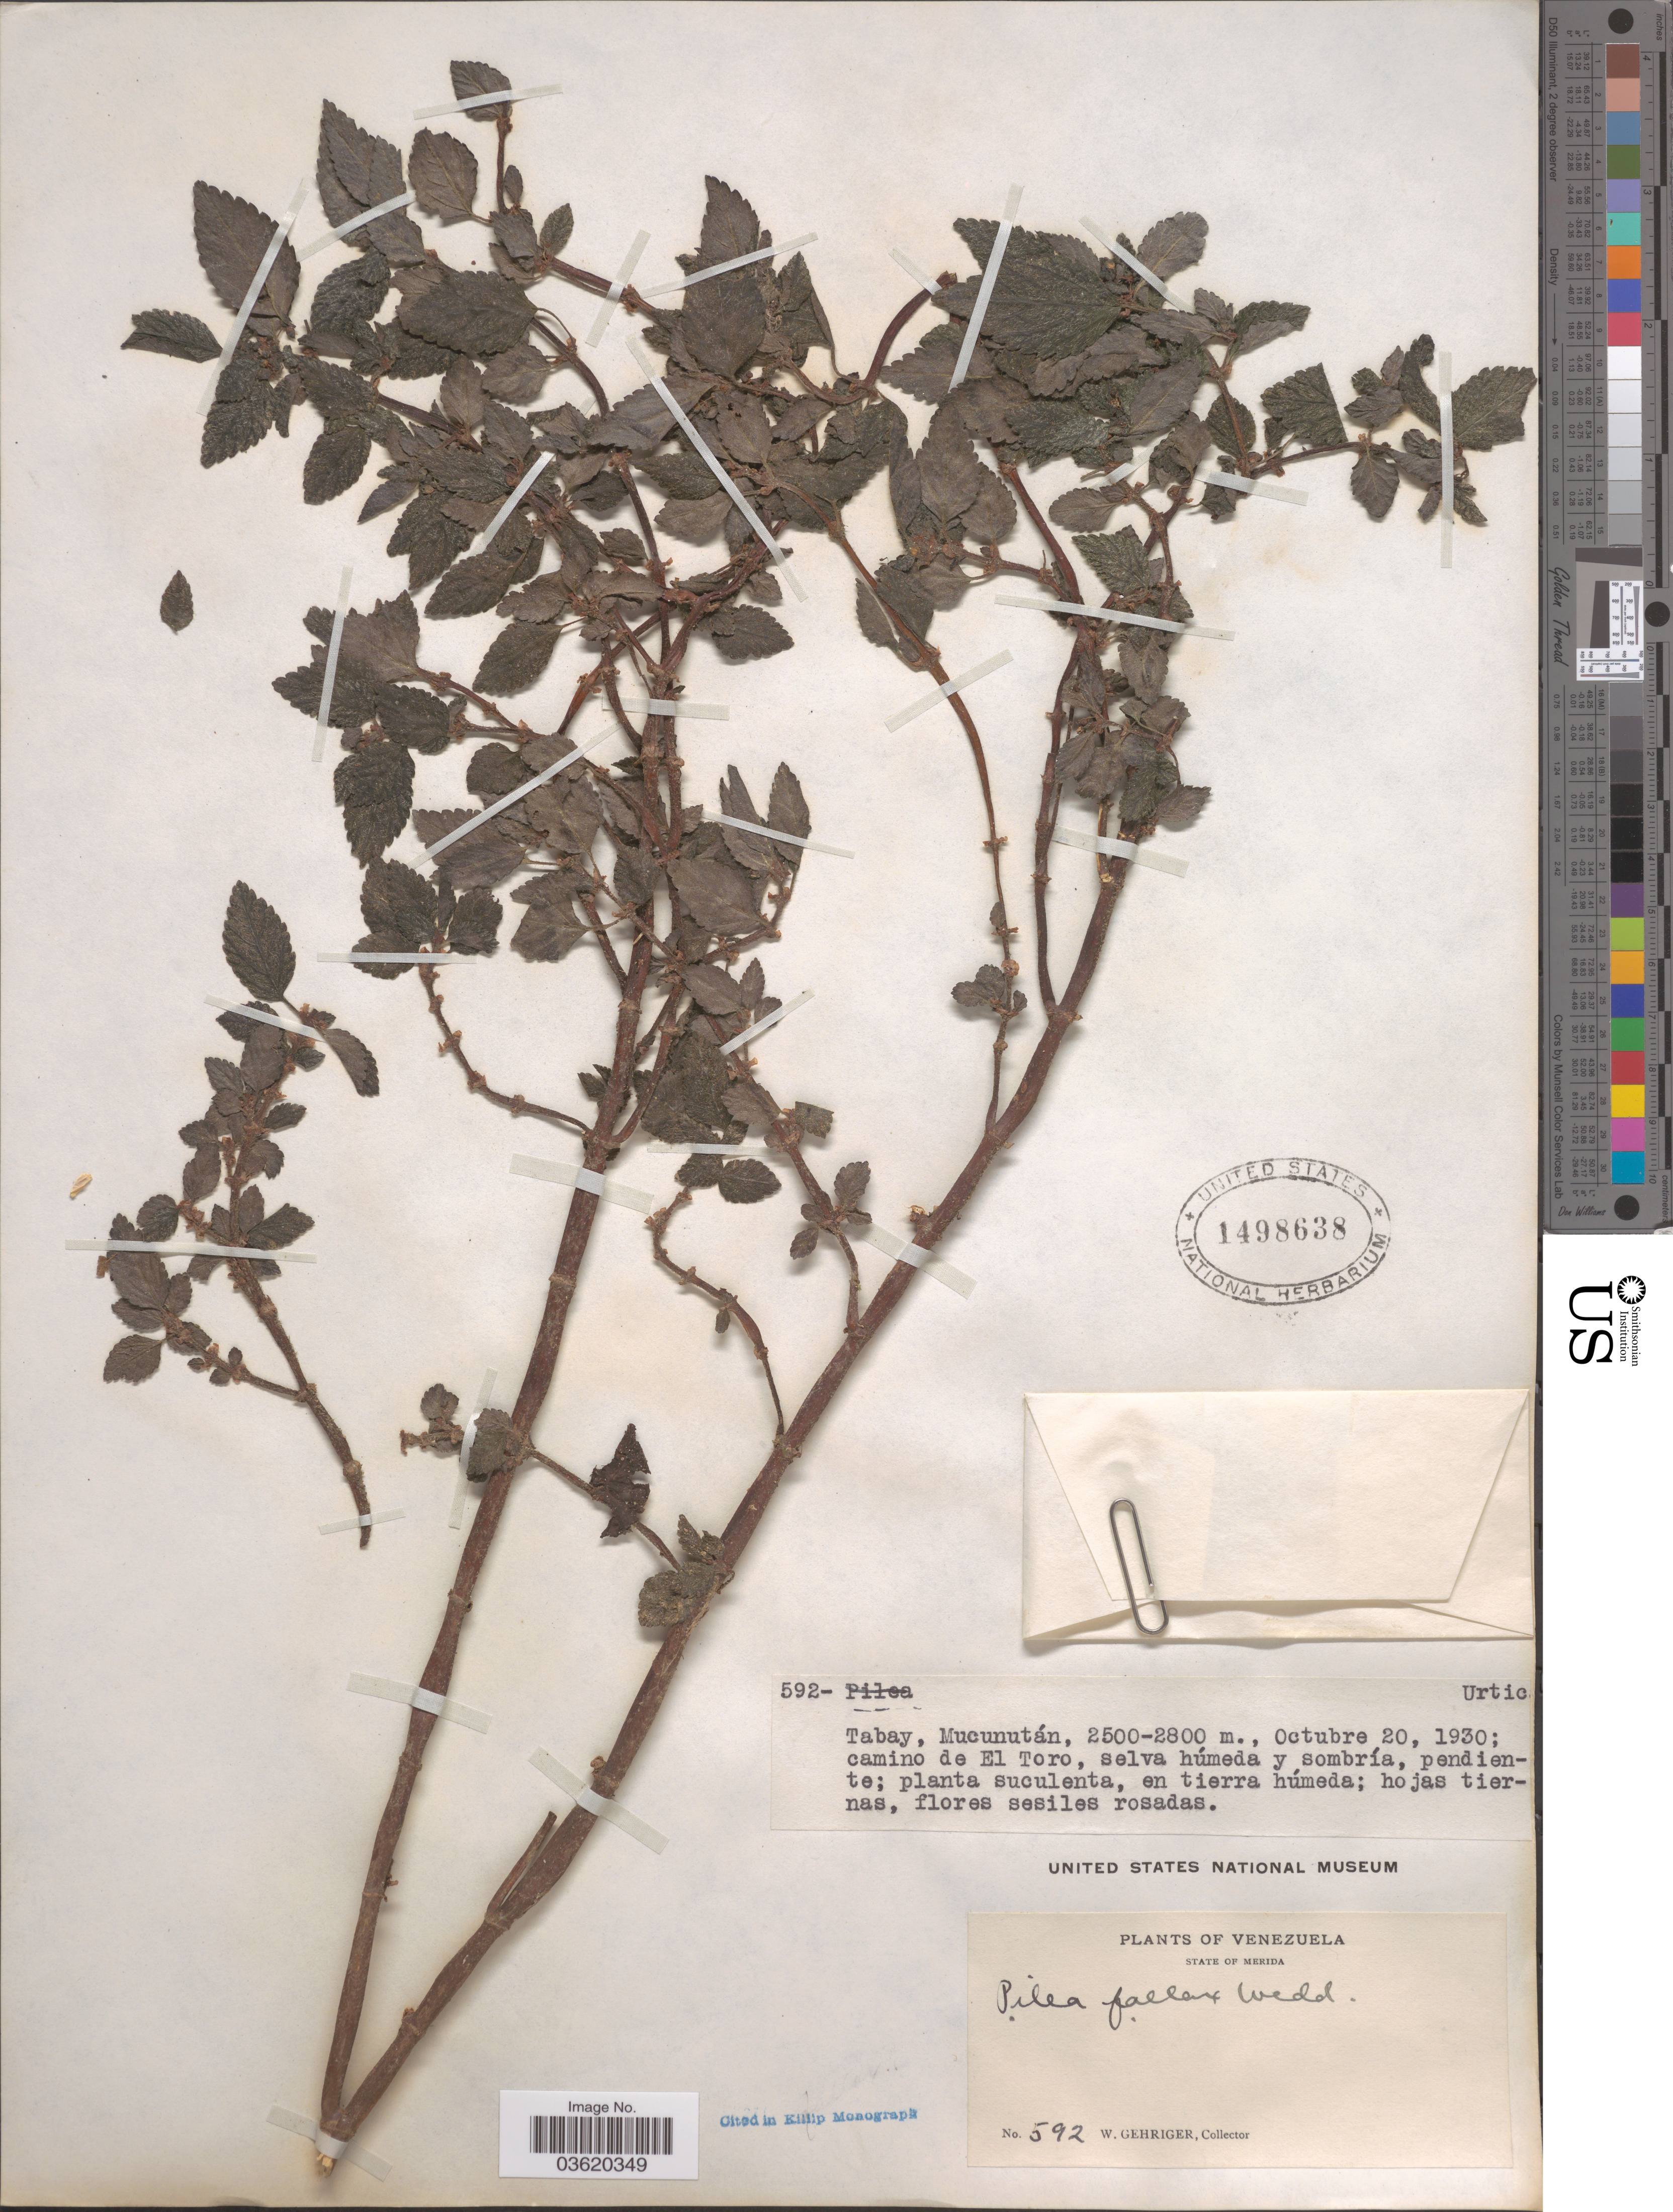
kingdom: Plantae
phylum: Tracheophyta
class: Magnoliopsida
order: Rosales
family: Urticaceae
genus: Pilea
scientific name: Pilea fallax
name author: Wedd.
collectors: W. Gehriger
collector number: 592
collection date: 1930-10-20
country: Venezuela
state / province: Merida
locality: Tabay, Mucunután; camino de El Toro, selva húmedo y sombría, pendiente.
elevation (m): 2500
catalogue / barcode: US 1498638